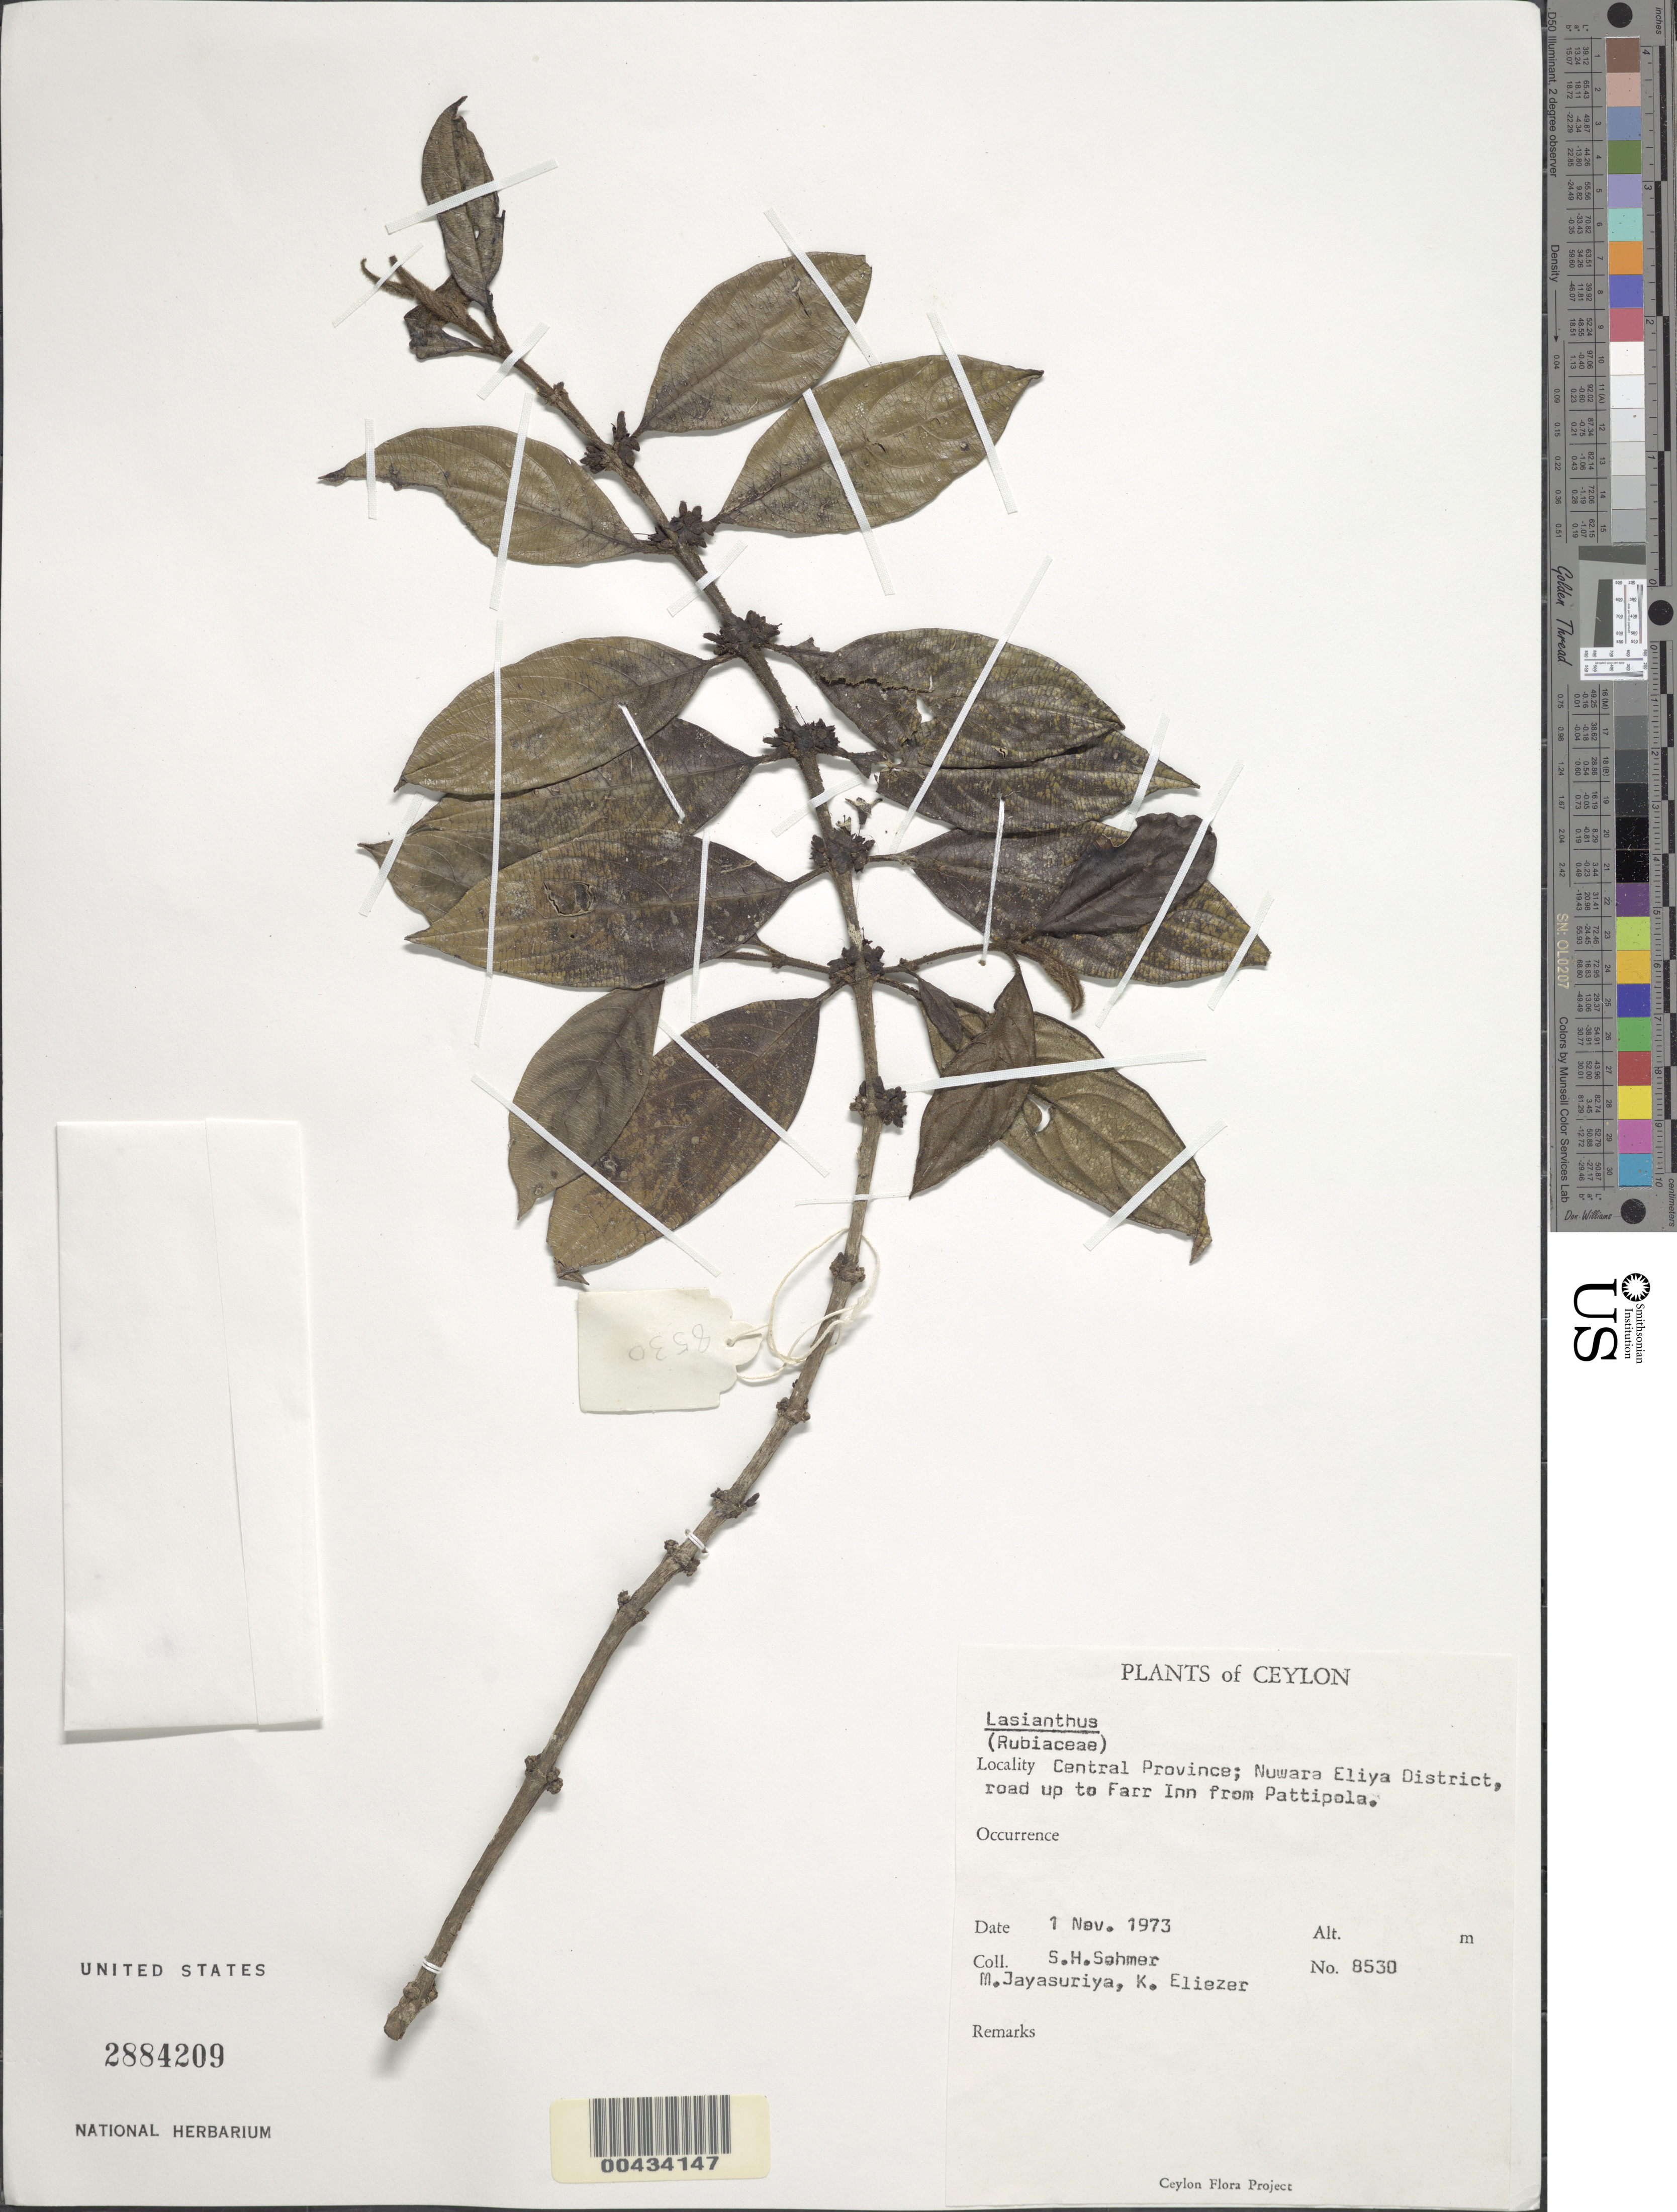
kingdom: Plantae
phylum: Tracheophyta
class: Magnoliopsida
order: Gentianales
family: Rubiaceae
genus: Lasianthus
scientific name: Lasianthus sp.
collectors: S. H. Sohmer, A. H. Jayasuriya & K. Eliezer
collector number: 8530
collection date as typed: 01 Nov 1973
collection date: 1973-11-01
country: Sri Lanka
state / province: Central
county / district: Nuwara Eliya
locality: rd up to Farr Inn from Pattipola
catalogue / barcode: US 2884209